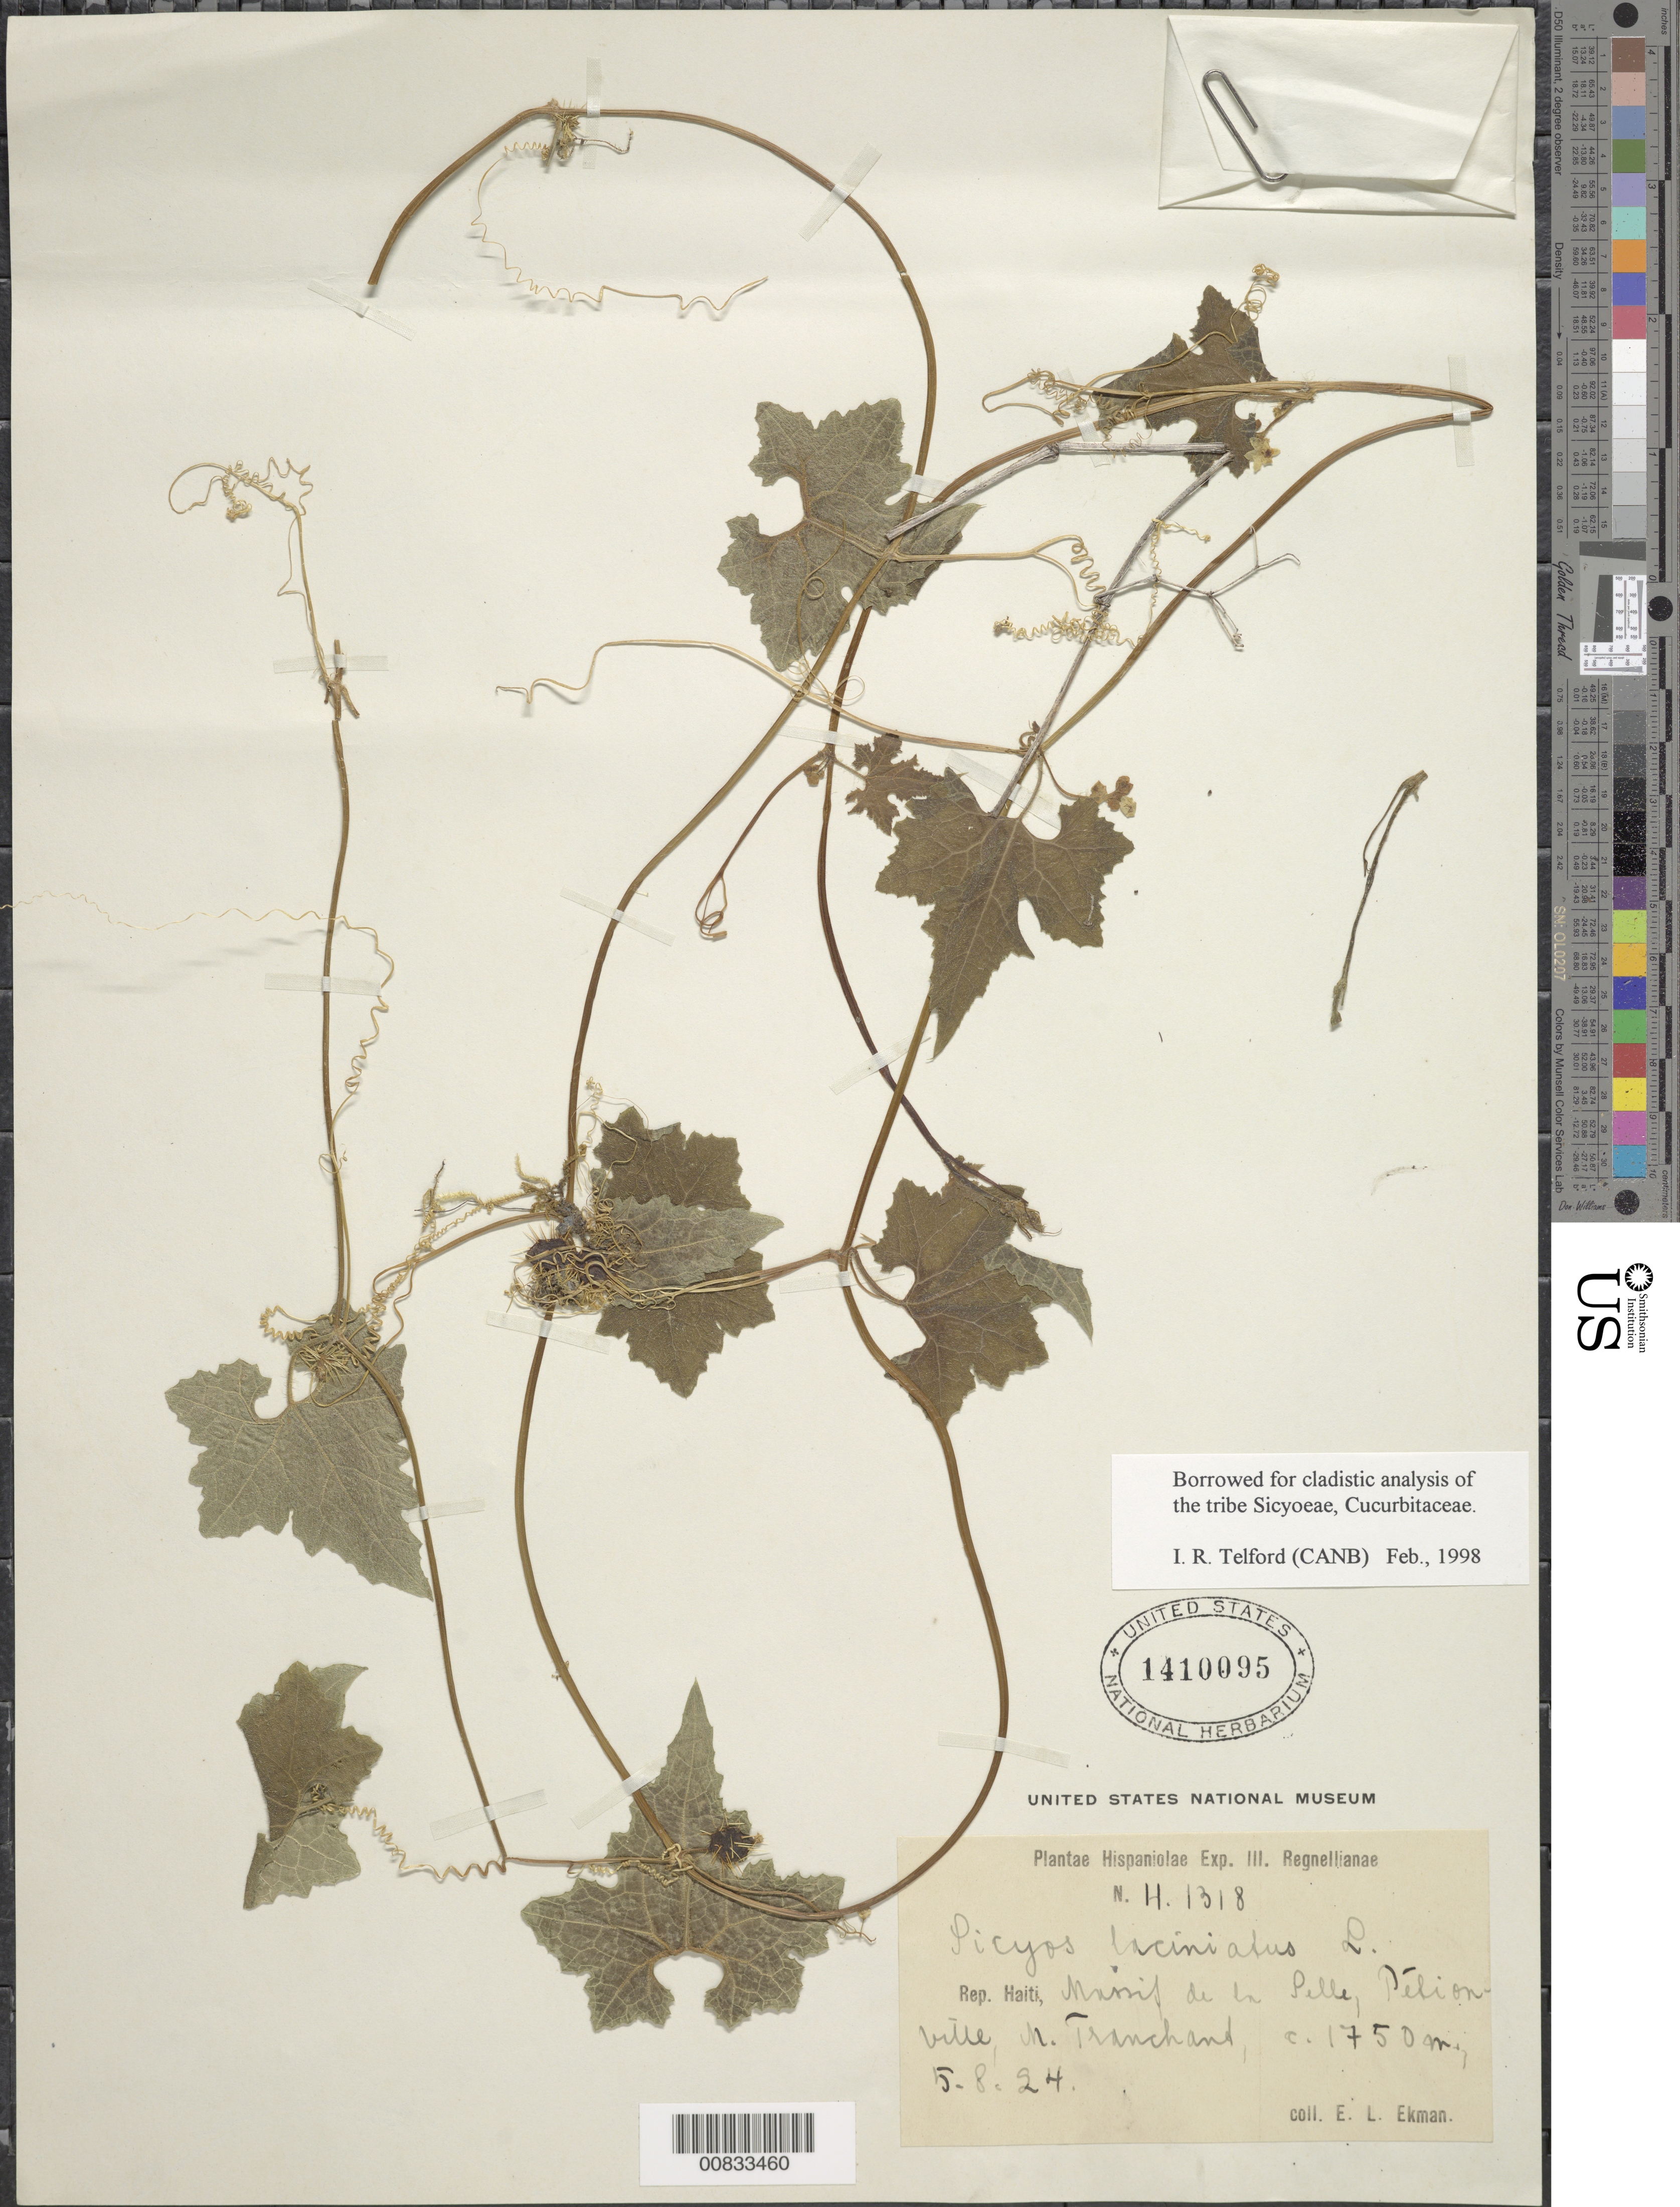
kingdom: Plantae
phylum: Tracheophyta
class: Magnoliopsida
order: Cucurbitales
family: Cucurbitaceae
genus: Sicyos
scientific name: Sicyos laciniatus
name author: L.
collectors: E. L. Ekman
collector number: H 1318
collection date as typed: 05 Aug 1924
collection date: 1924-08-05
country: Haiti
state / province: Ouest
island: Hispaniola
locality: Massif de la Selle, Pétionville, M. Tranchant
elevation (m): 1750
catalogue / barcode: US 1410095